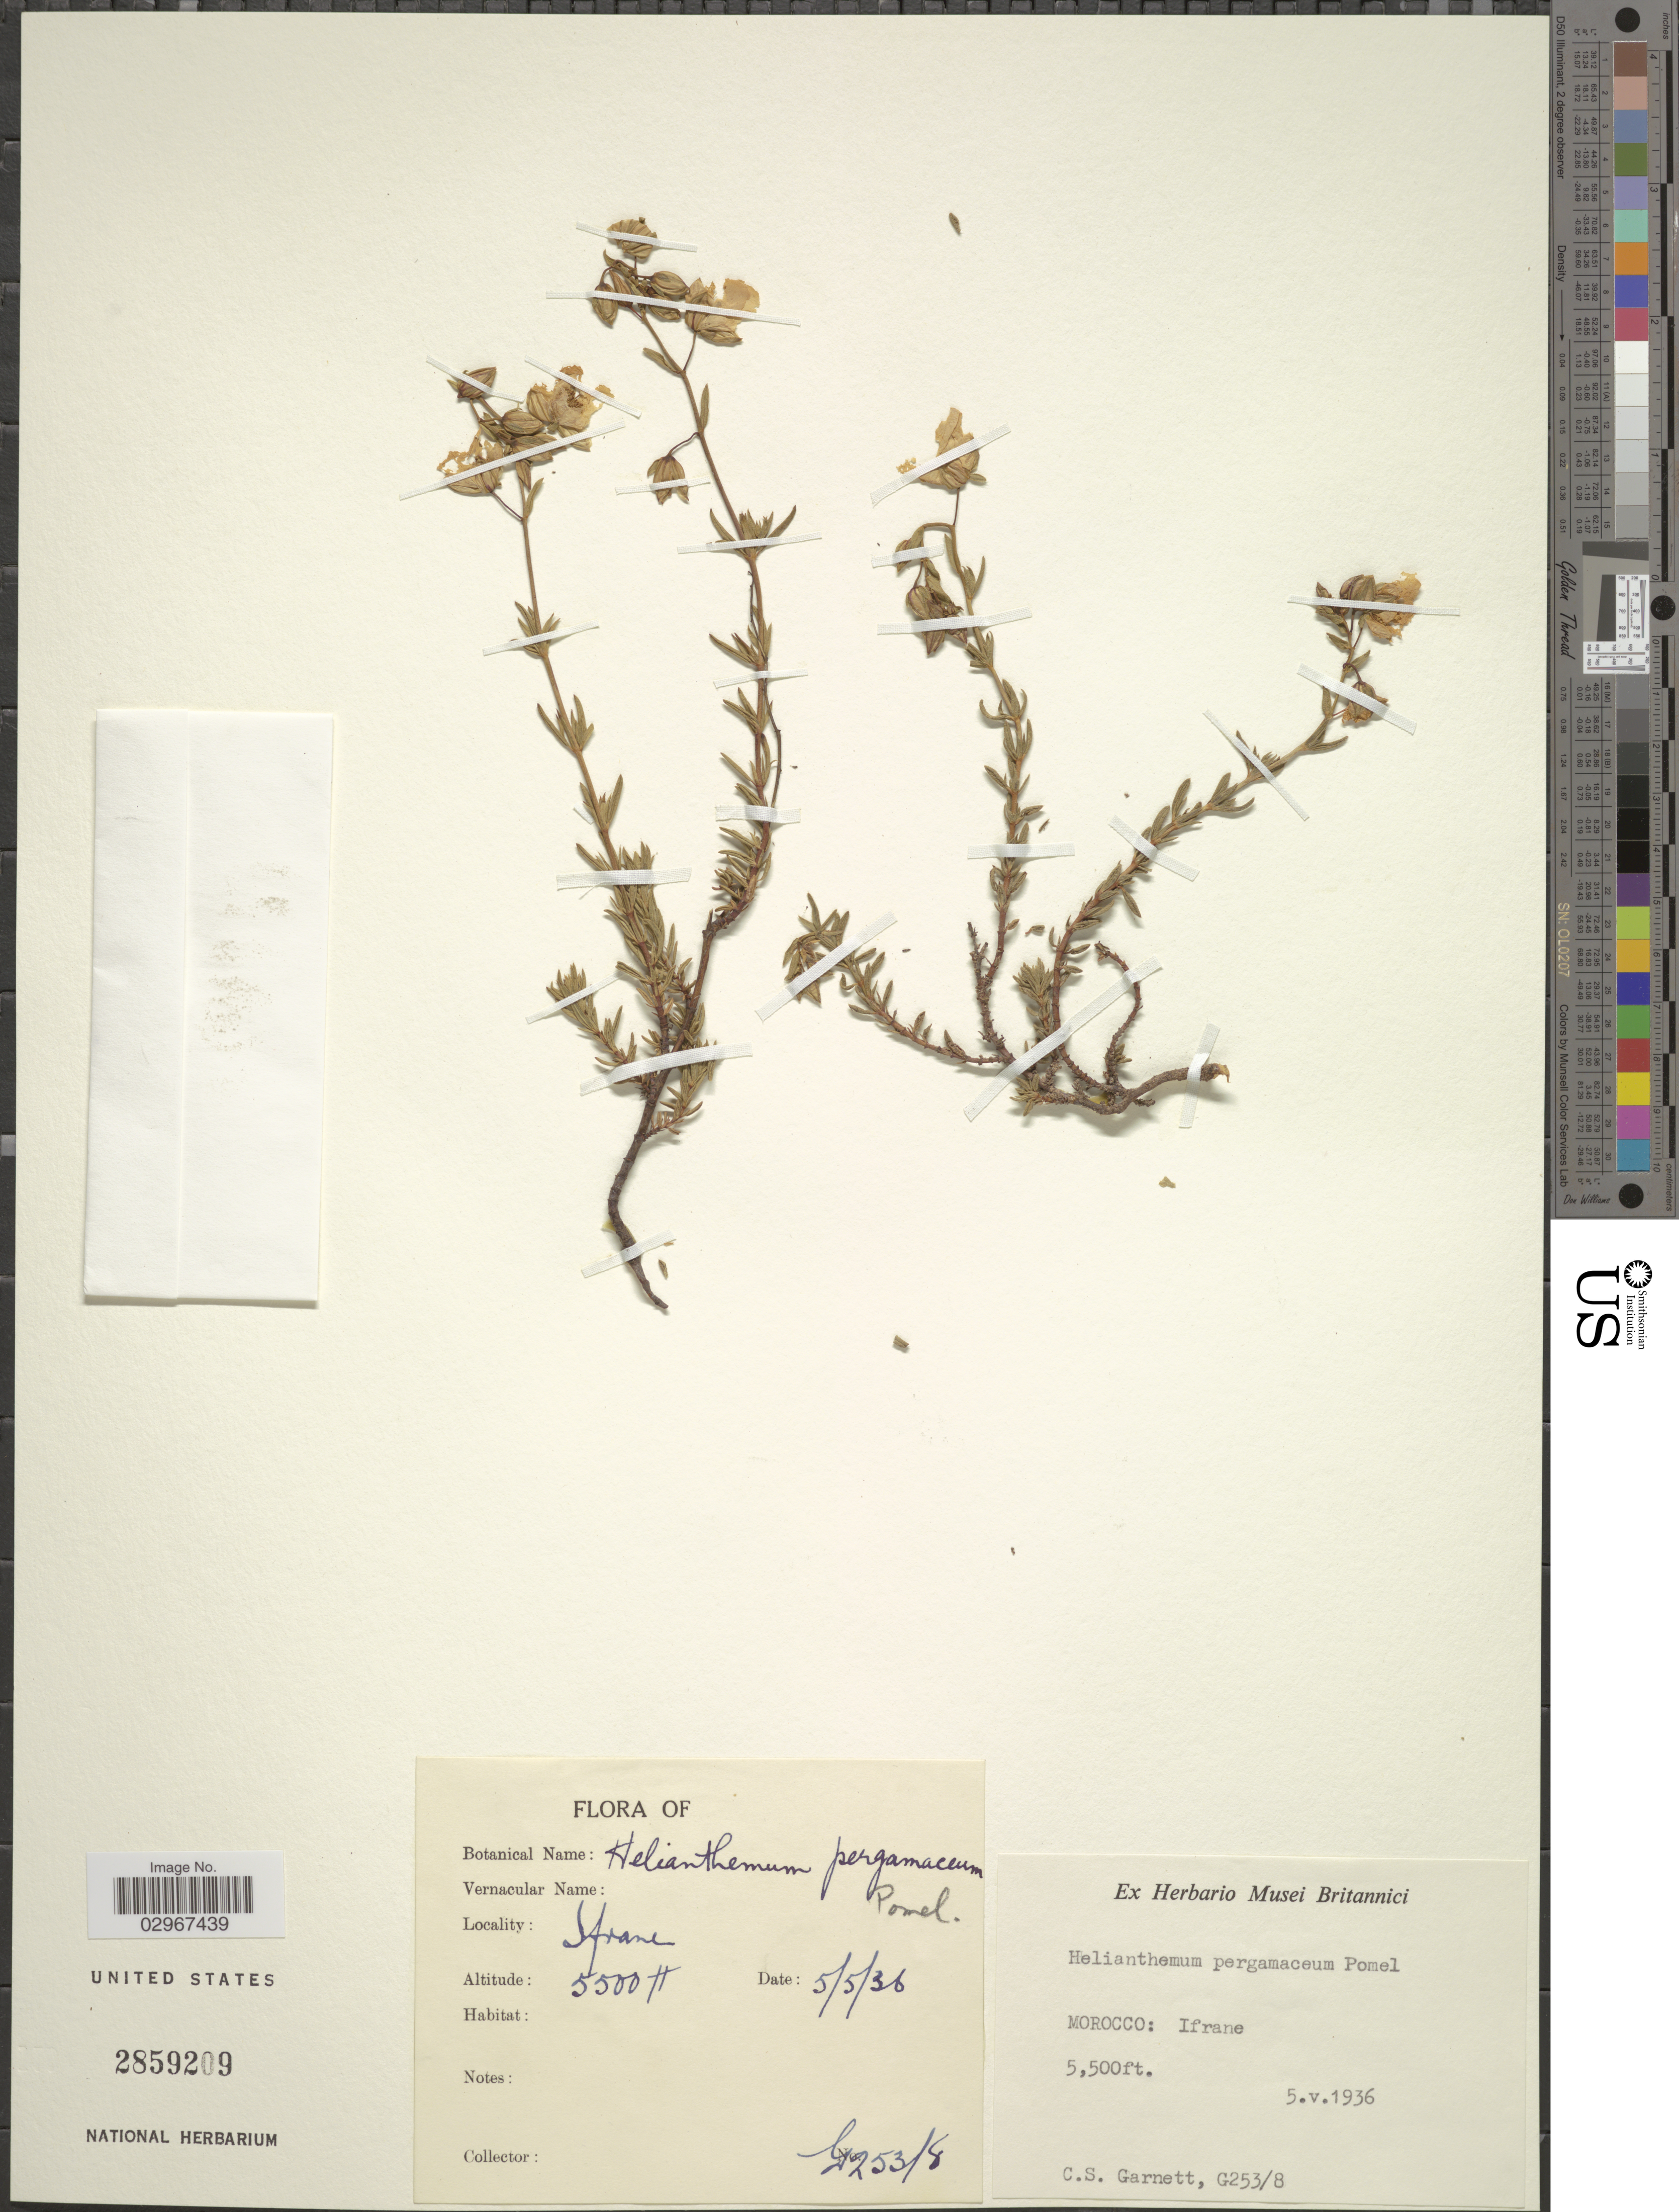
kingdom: Plantae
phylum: Tracheophyta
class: Magnoliopsida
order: Malvales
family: Cistaceae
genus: Helianthemum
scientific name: Helianthemum pergamaceum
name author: Pomel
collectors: C. Garnett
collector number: G253/8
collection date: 1936-05-05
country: Morocco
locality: Ifrane.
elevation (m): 1676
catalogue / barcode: US 2859209